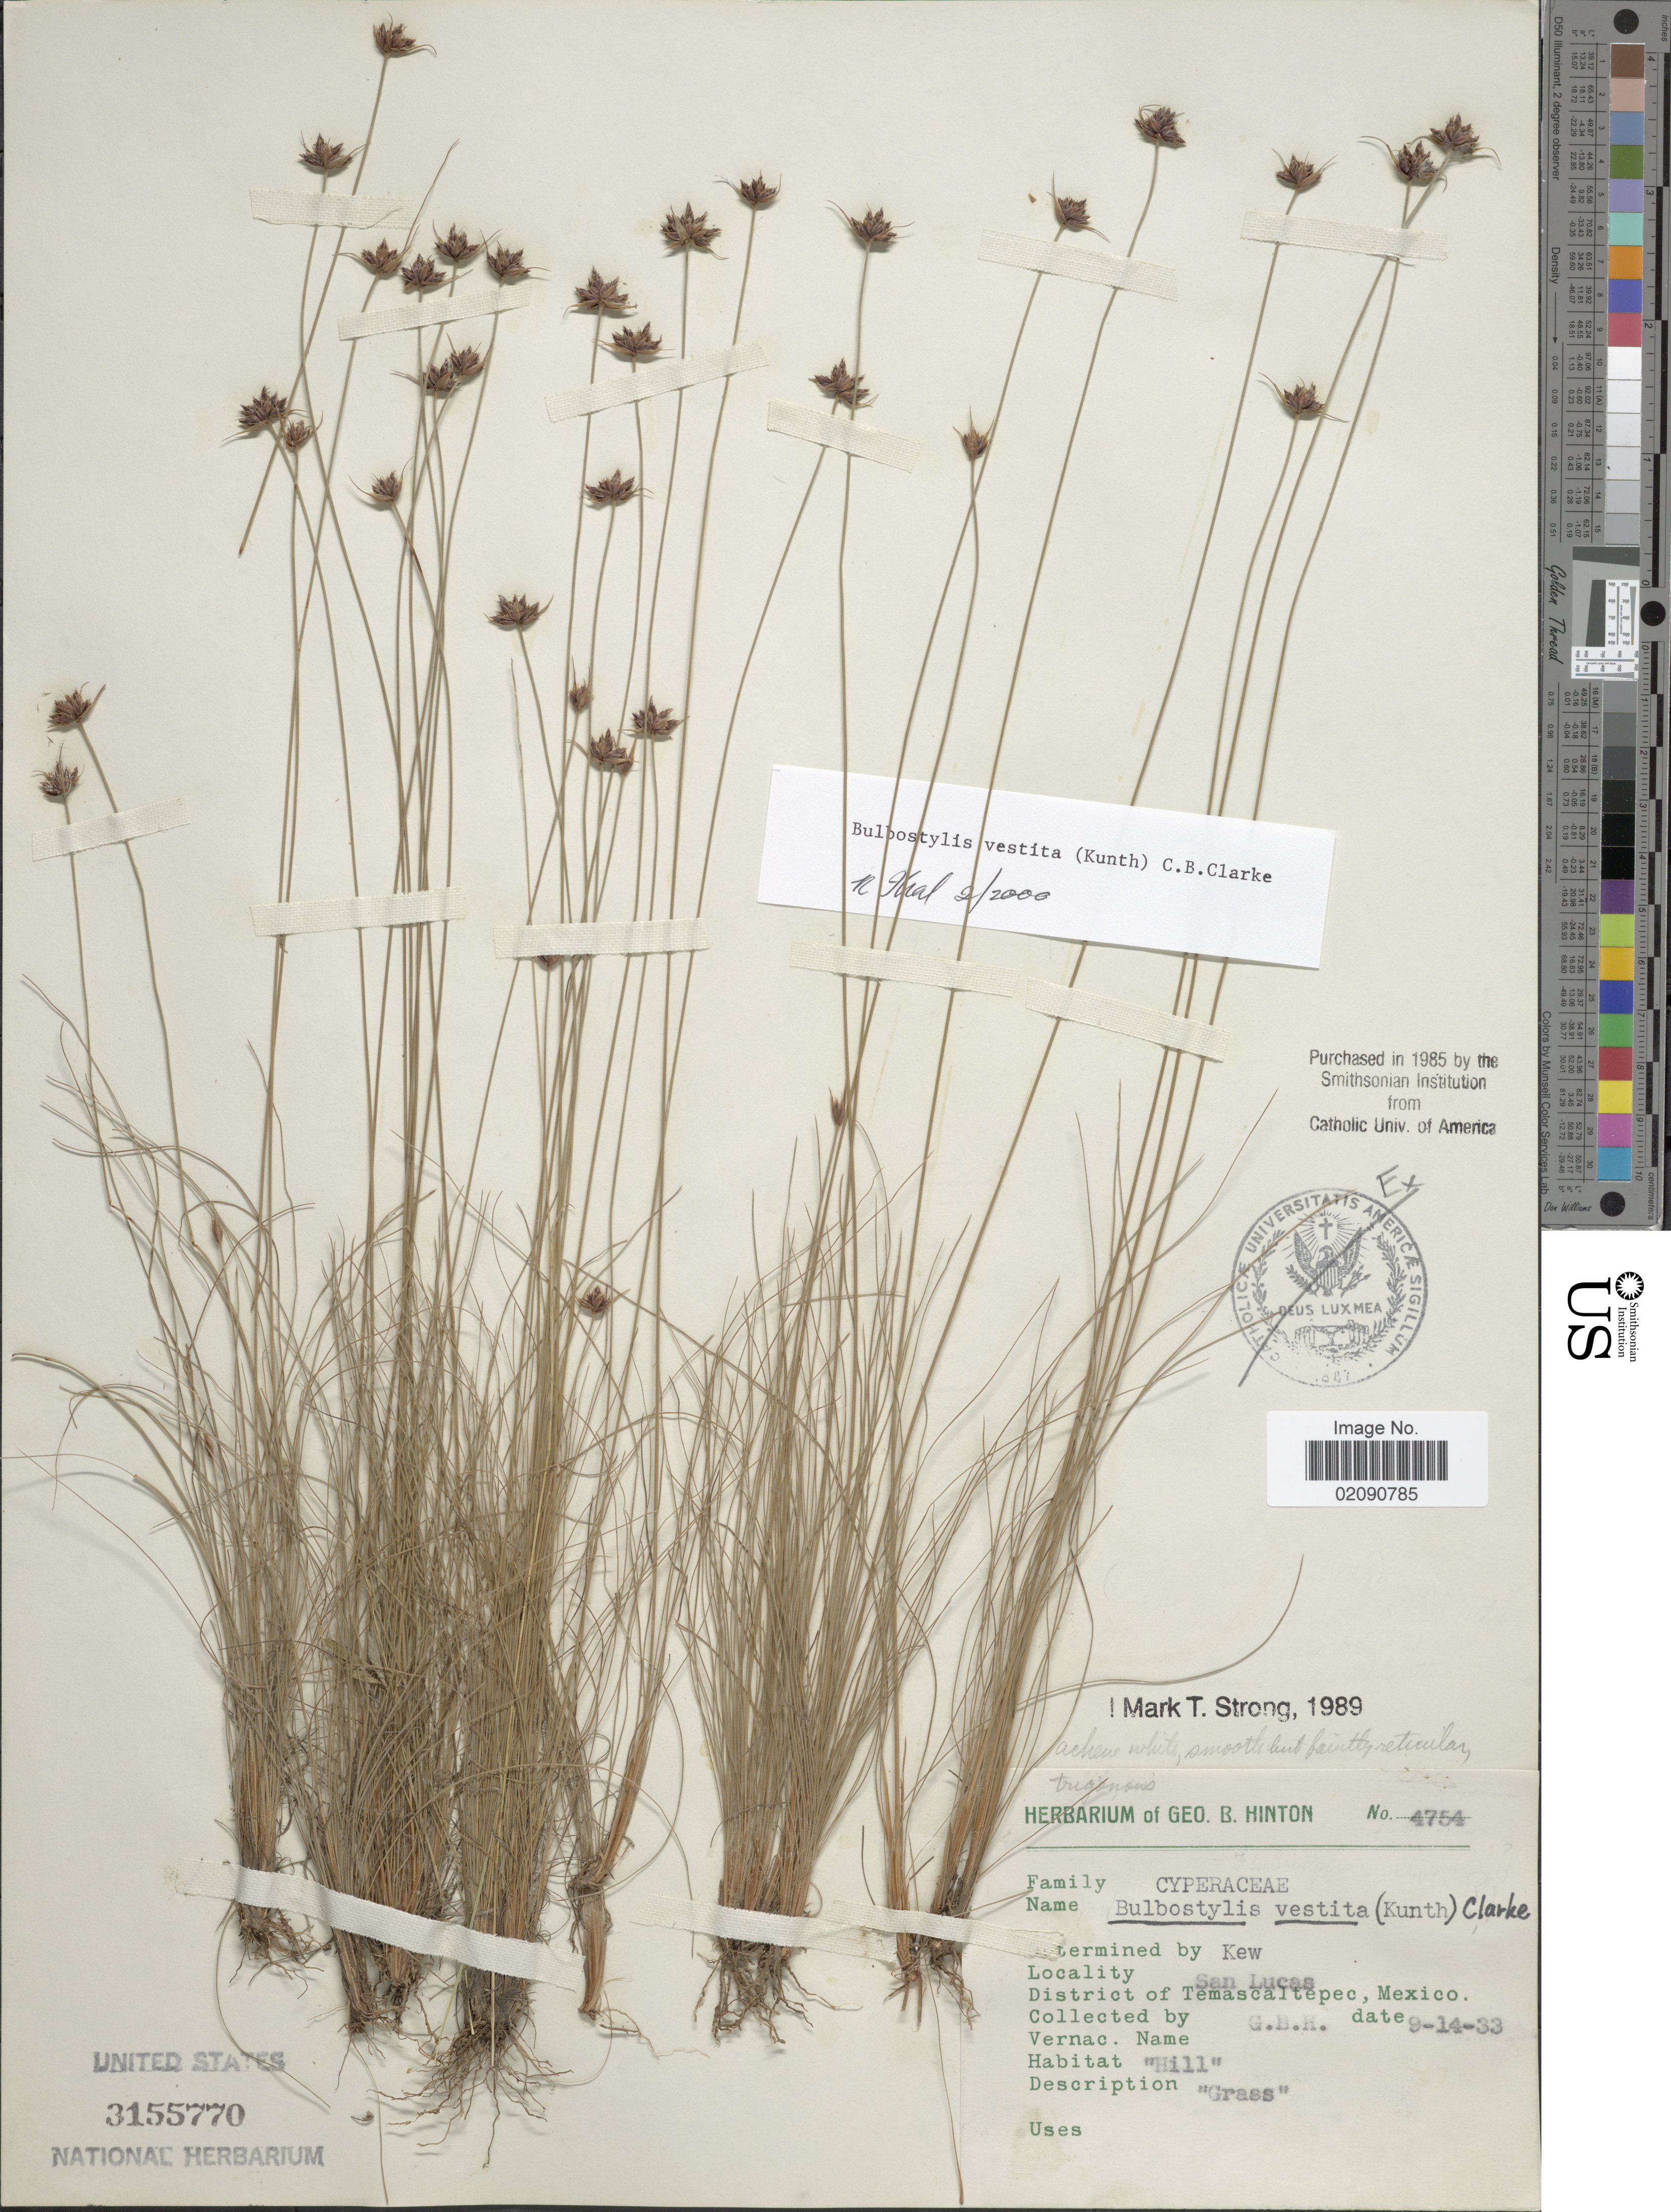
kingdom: Plantae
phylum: Tracheophyta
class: Liliopsida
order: Poales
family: Cyperaceae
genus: Bulbostylis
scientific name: Bulbostylis vestita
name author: (Kunth) C.B. Clarke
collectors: G. B. Hinton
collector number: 4754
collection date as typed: Transcribed d/m/y: 14/9/33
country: Mexico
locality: San Lucas. District of Temascaltepec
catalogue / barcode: US 3155770